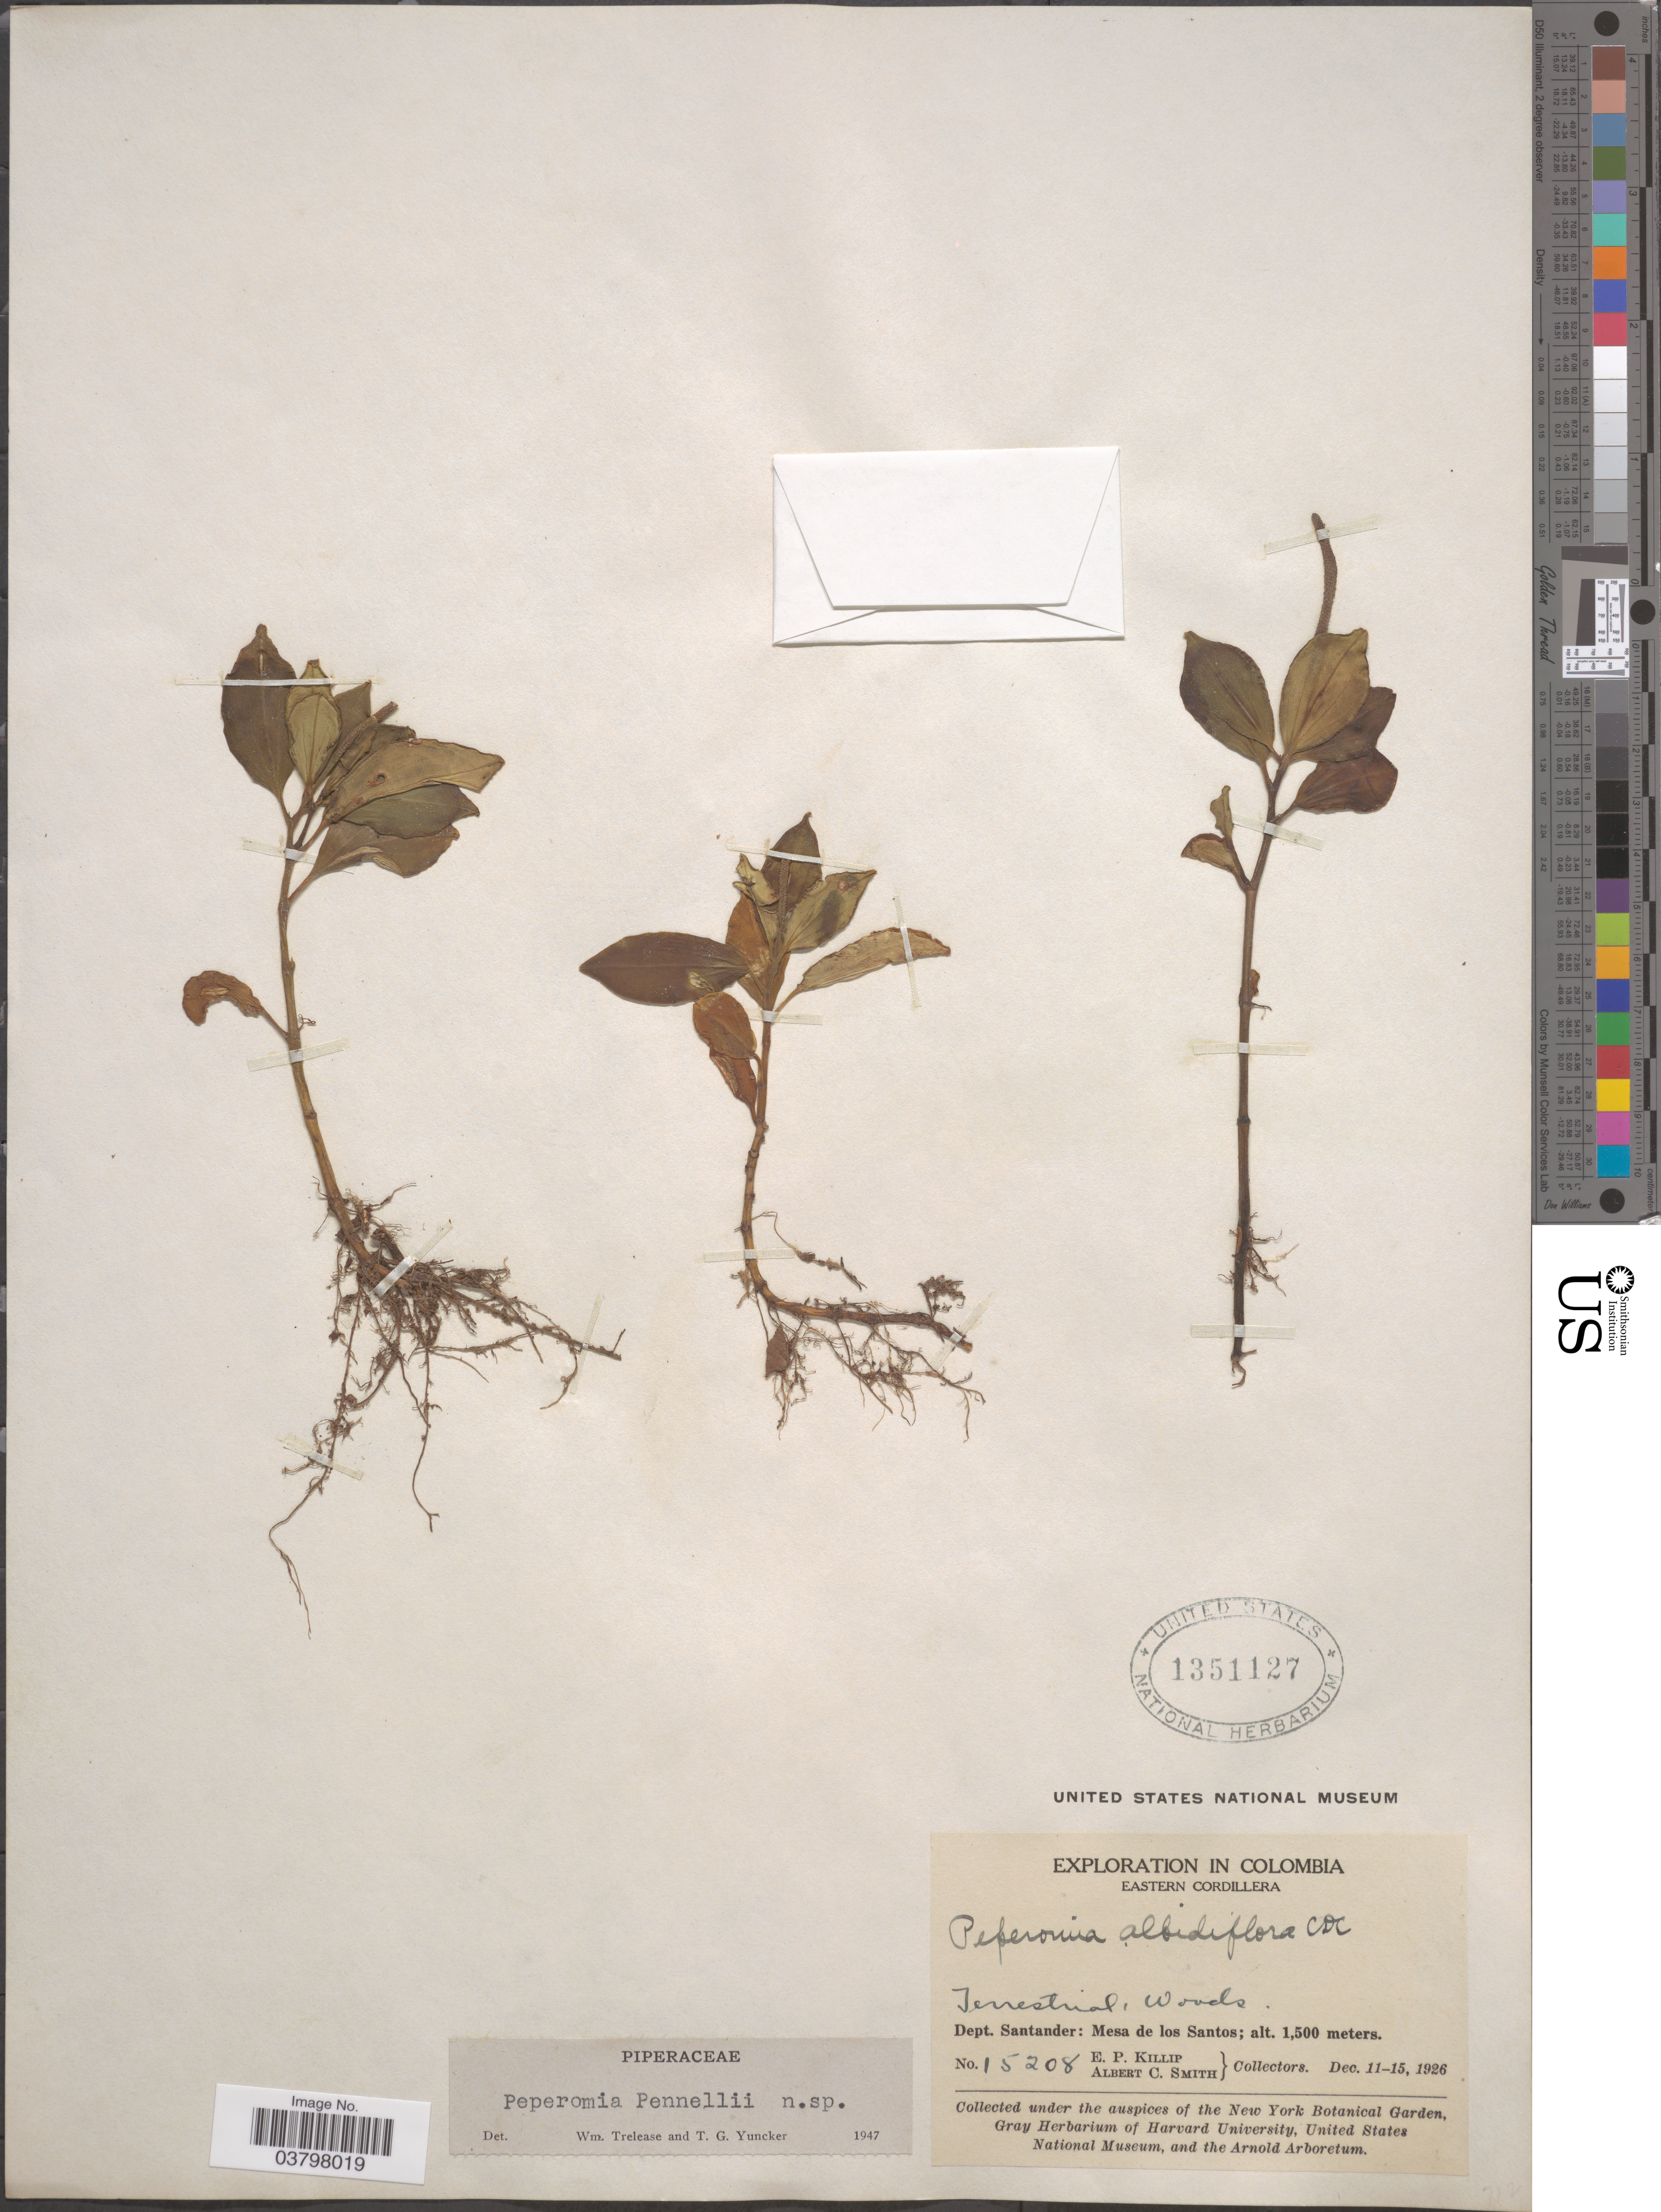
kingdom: Plantae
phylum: Tracheophyta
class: Magnoliopsida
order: Piperales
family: Piperaceae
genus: Peperomia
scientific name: Peperomia pennellii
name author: Trel. & Yunck.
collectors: E. P. Killip & A. C. Smith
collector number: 15208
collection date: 1926-12-11/1926-12-15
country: Colombia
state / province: Santander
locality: Eastern Cordillera. Dept. Santander: Mesa de los Santos.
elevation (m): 1500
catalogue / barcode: US 1351127